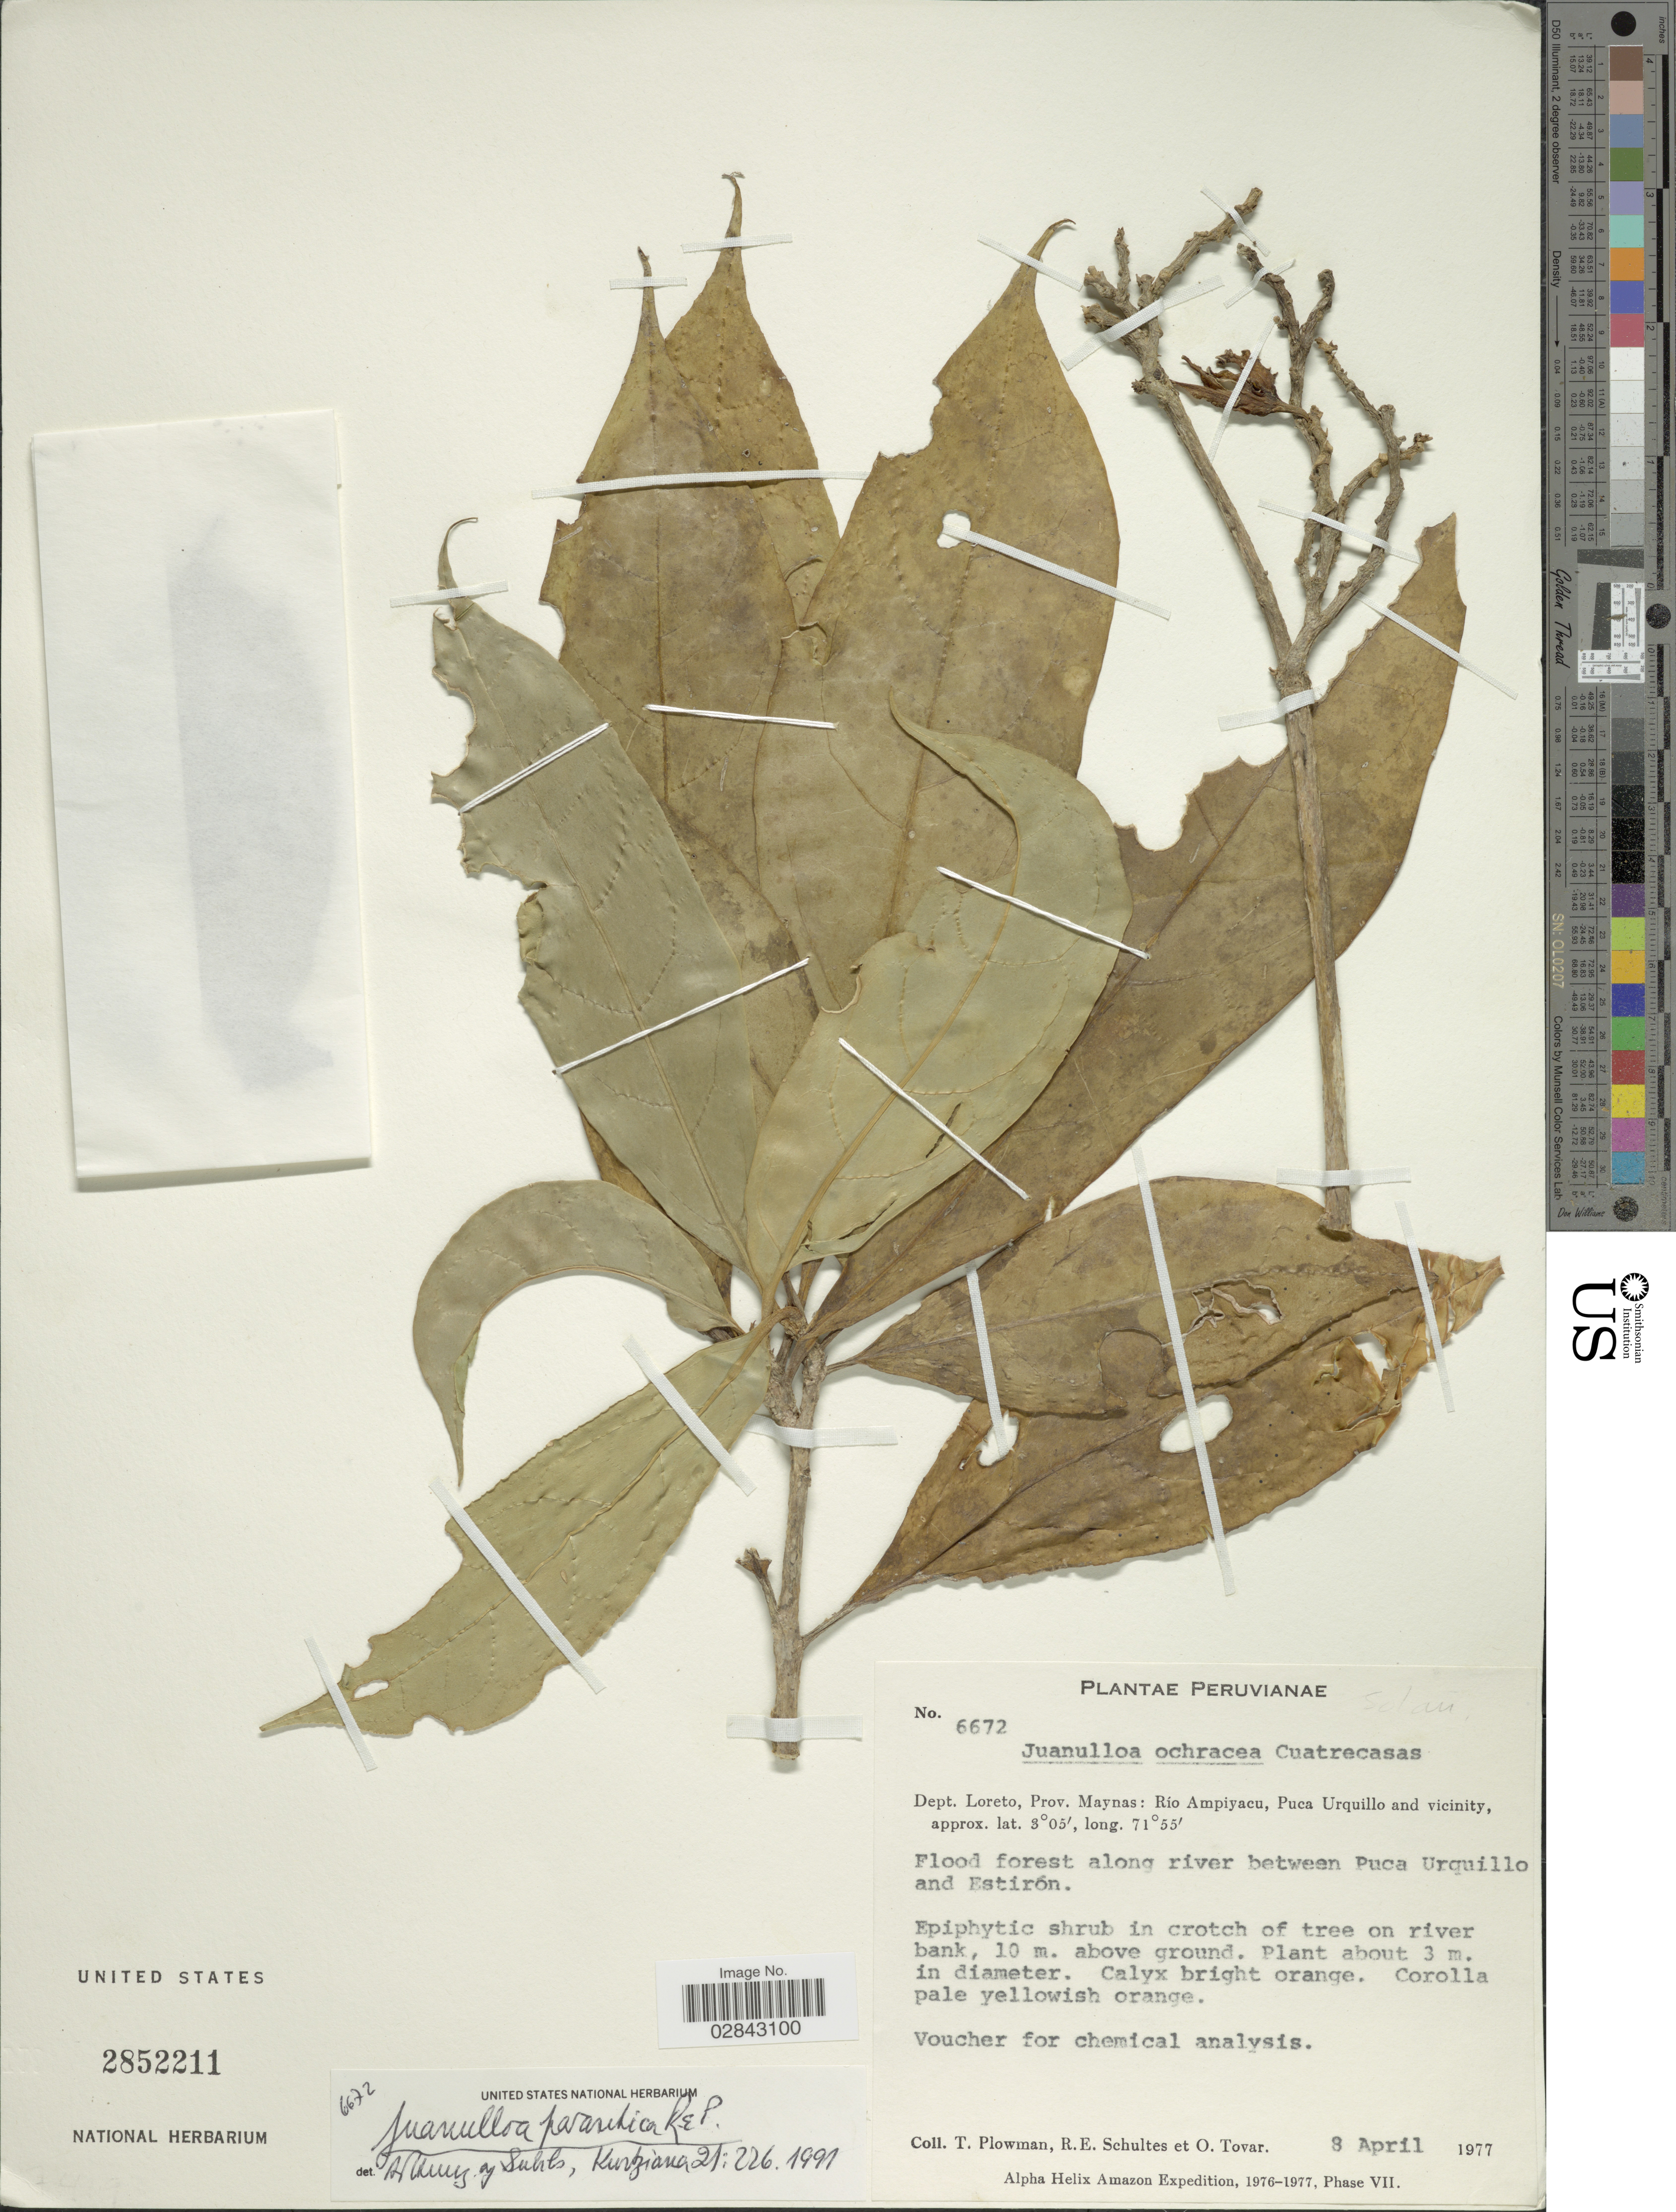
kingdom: Plantae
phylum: Tracheophyta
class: Magnoliopsida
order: Solanales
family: Solanaceae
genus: Juanulloa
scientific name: Juanulloa parasitica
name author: Ruiz & Pav.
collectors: T. Plowman, R. E. Schultes & Ó. Tovar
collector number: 6672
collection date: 1977-04-08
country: Peru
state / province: Loreto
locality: Dept. Loreto, Prov. Maynas: Río Ampiyacu, Puca Urquillo and vicinity. Flood forest along river between Puca Urquillo and Estirón. Amazon.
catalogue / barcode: US 2852211